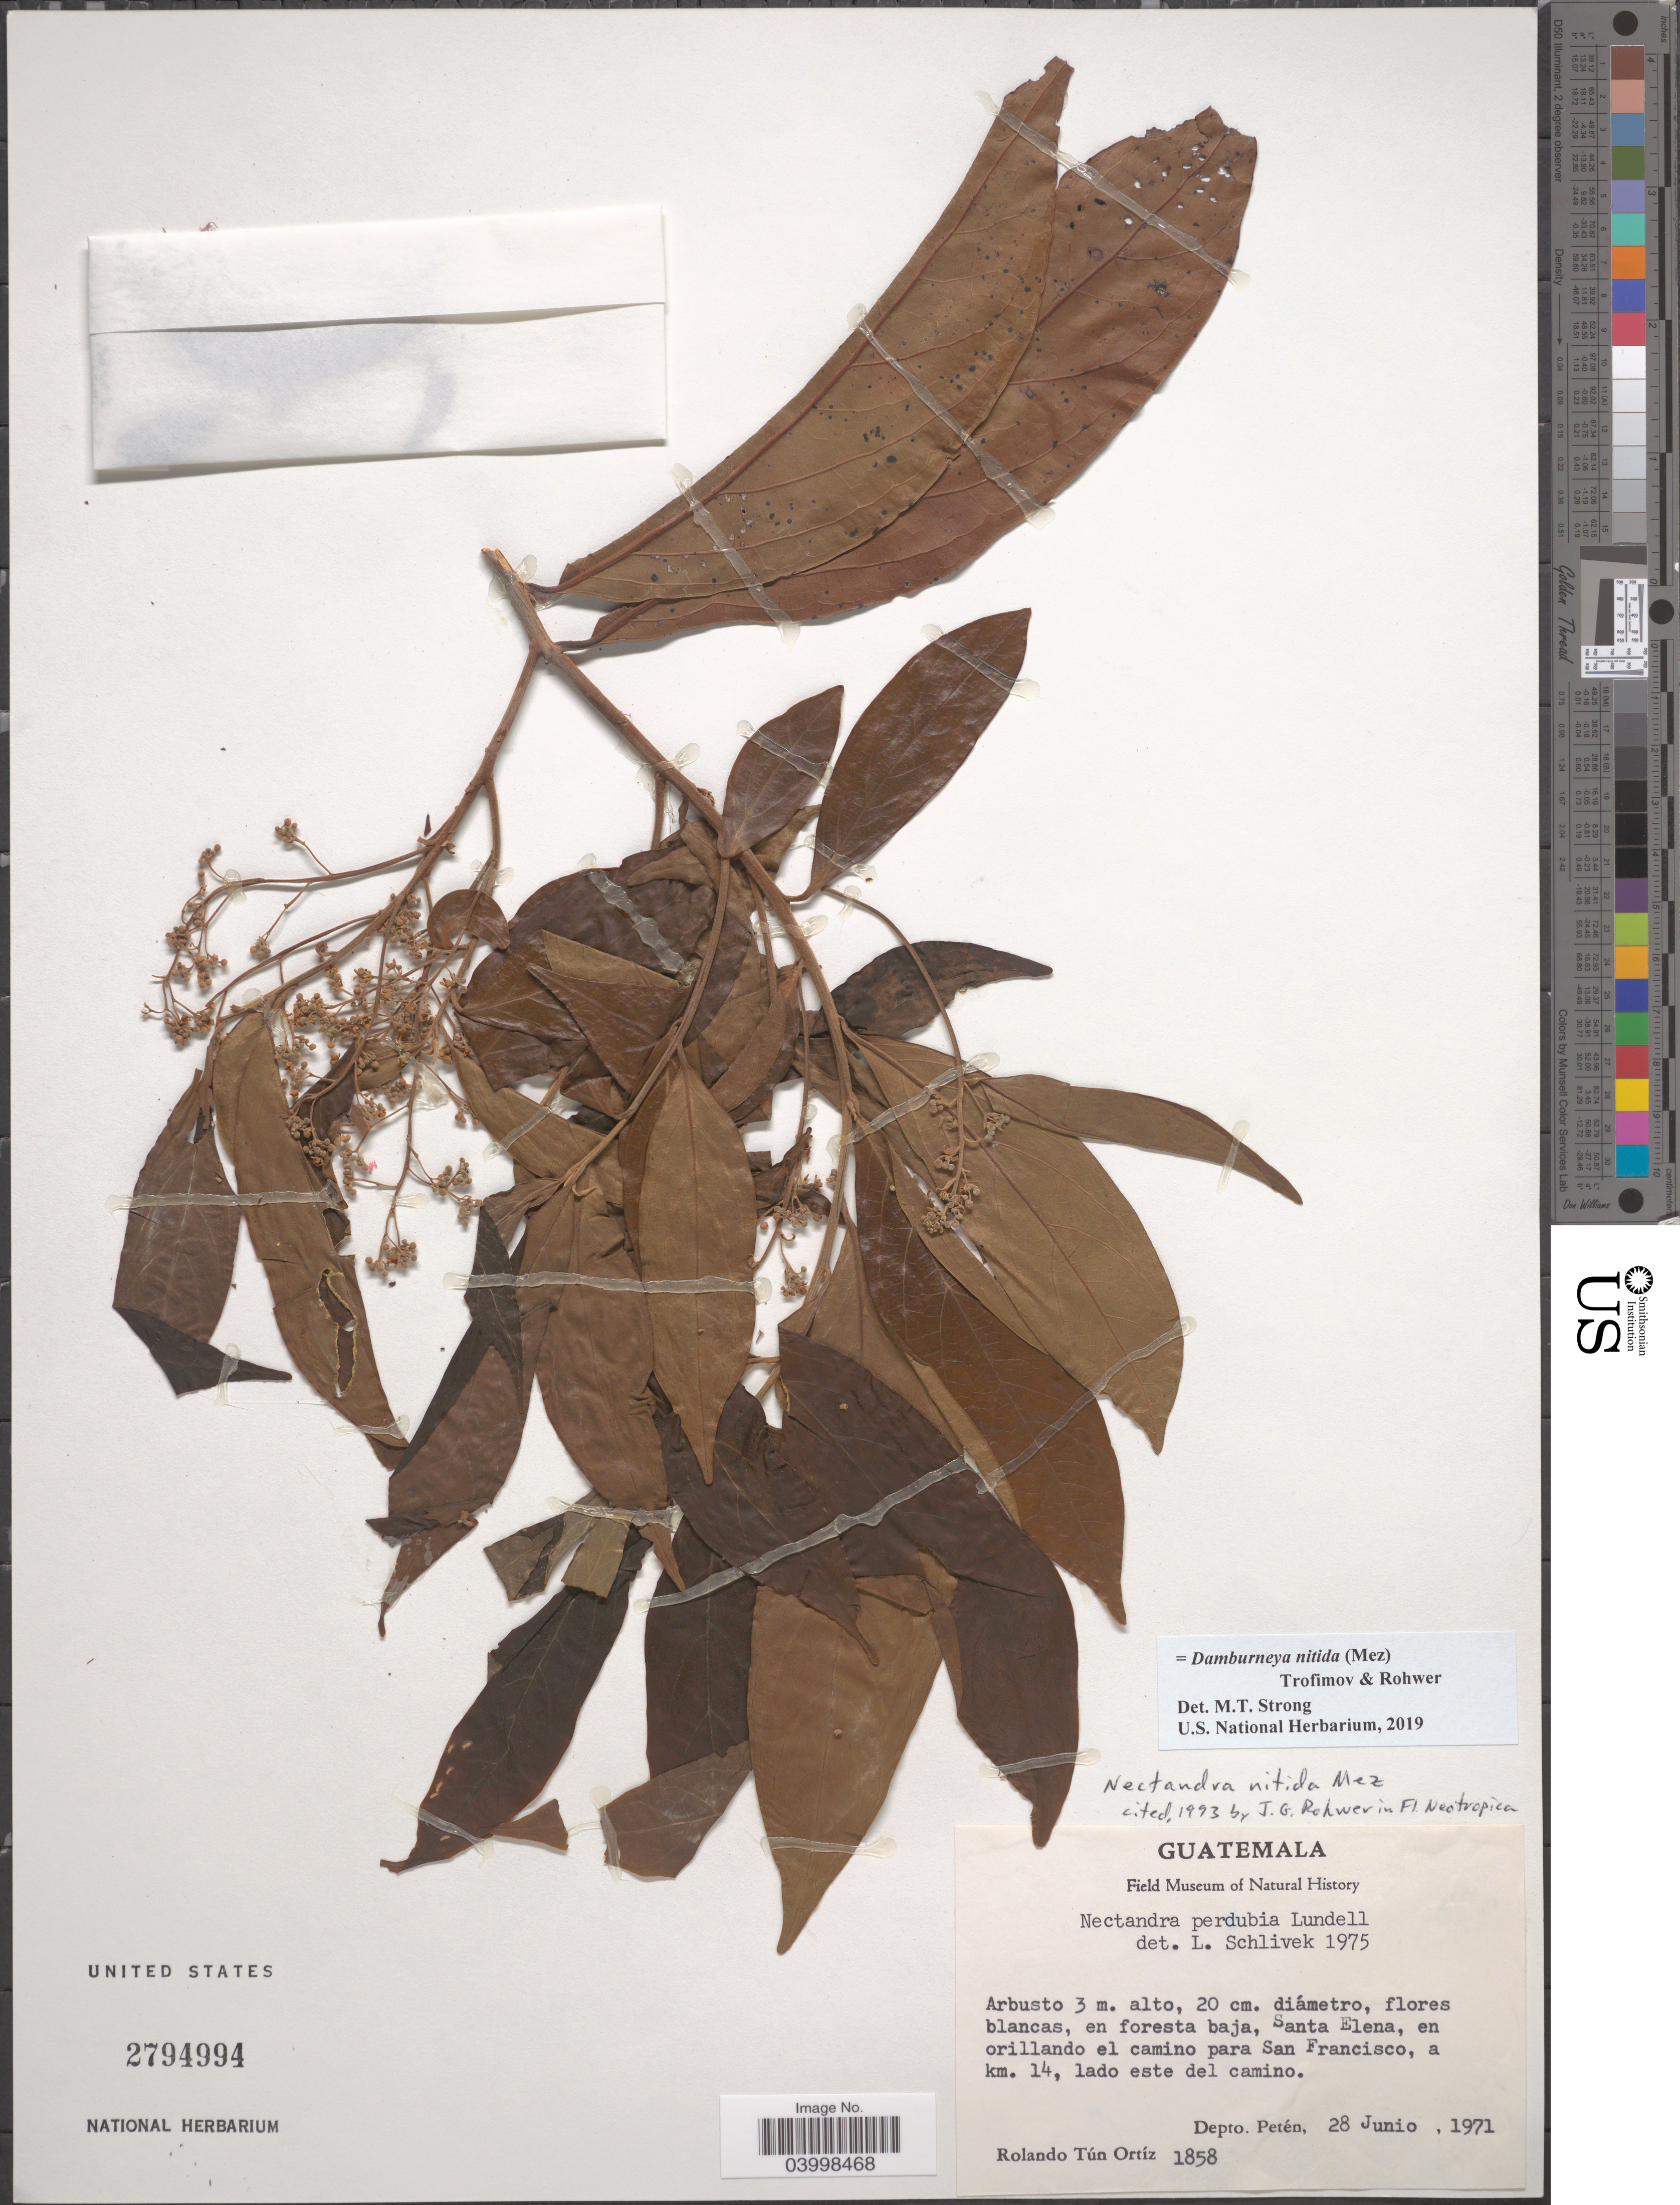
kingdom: Plantae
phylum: Tracheophyta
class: Magnoliopsida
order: Laurales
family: Lauraceae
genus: Damburneya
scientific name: Damburneya nitida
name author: (Mez) Trofimov & Rohwer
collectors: R. Tún Ortíz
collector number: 1858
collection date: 1971-06-28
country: Guatemala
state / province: El Peten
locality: Santa Elena, en orillando el camino para San Francisco, a km. 14, lado este del camino. Depto. Petén.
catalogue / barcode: US 2794994